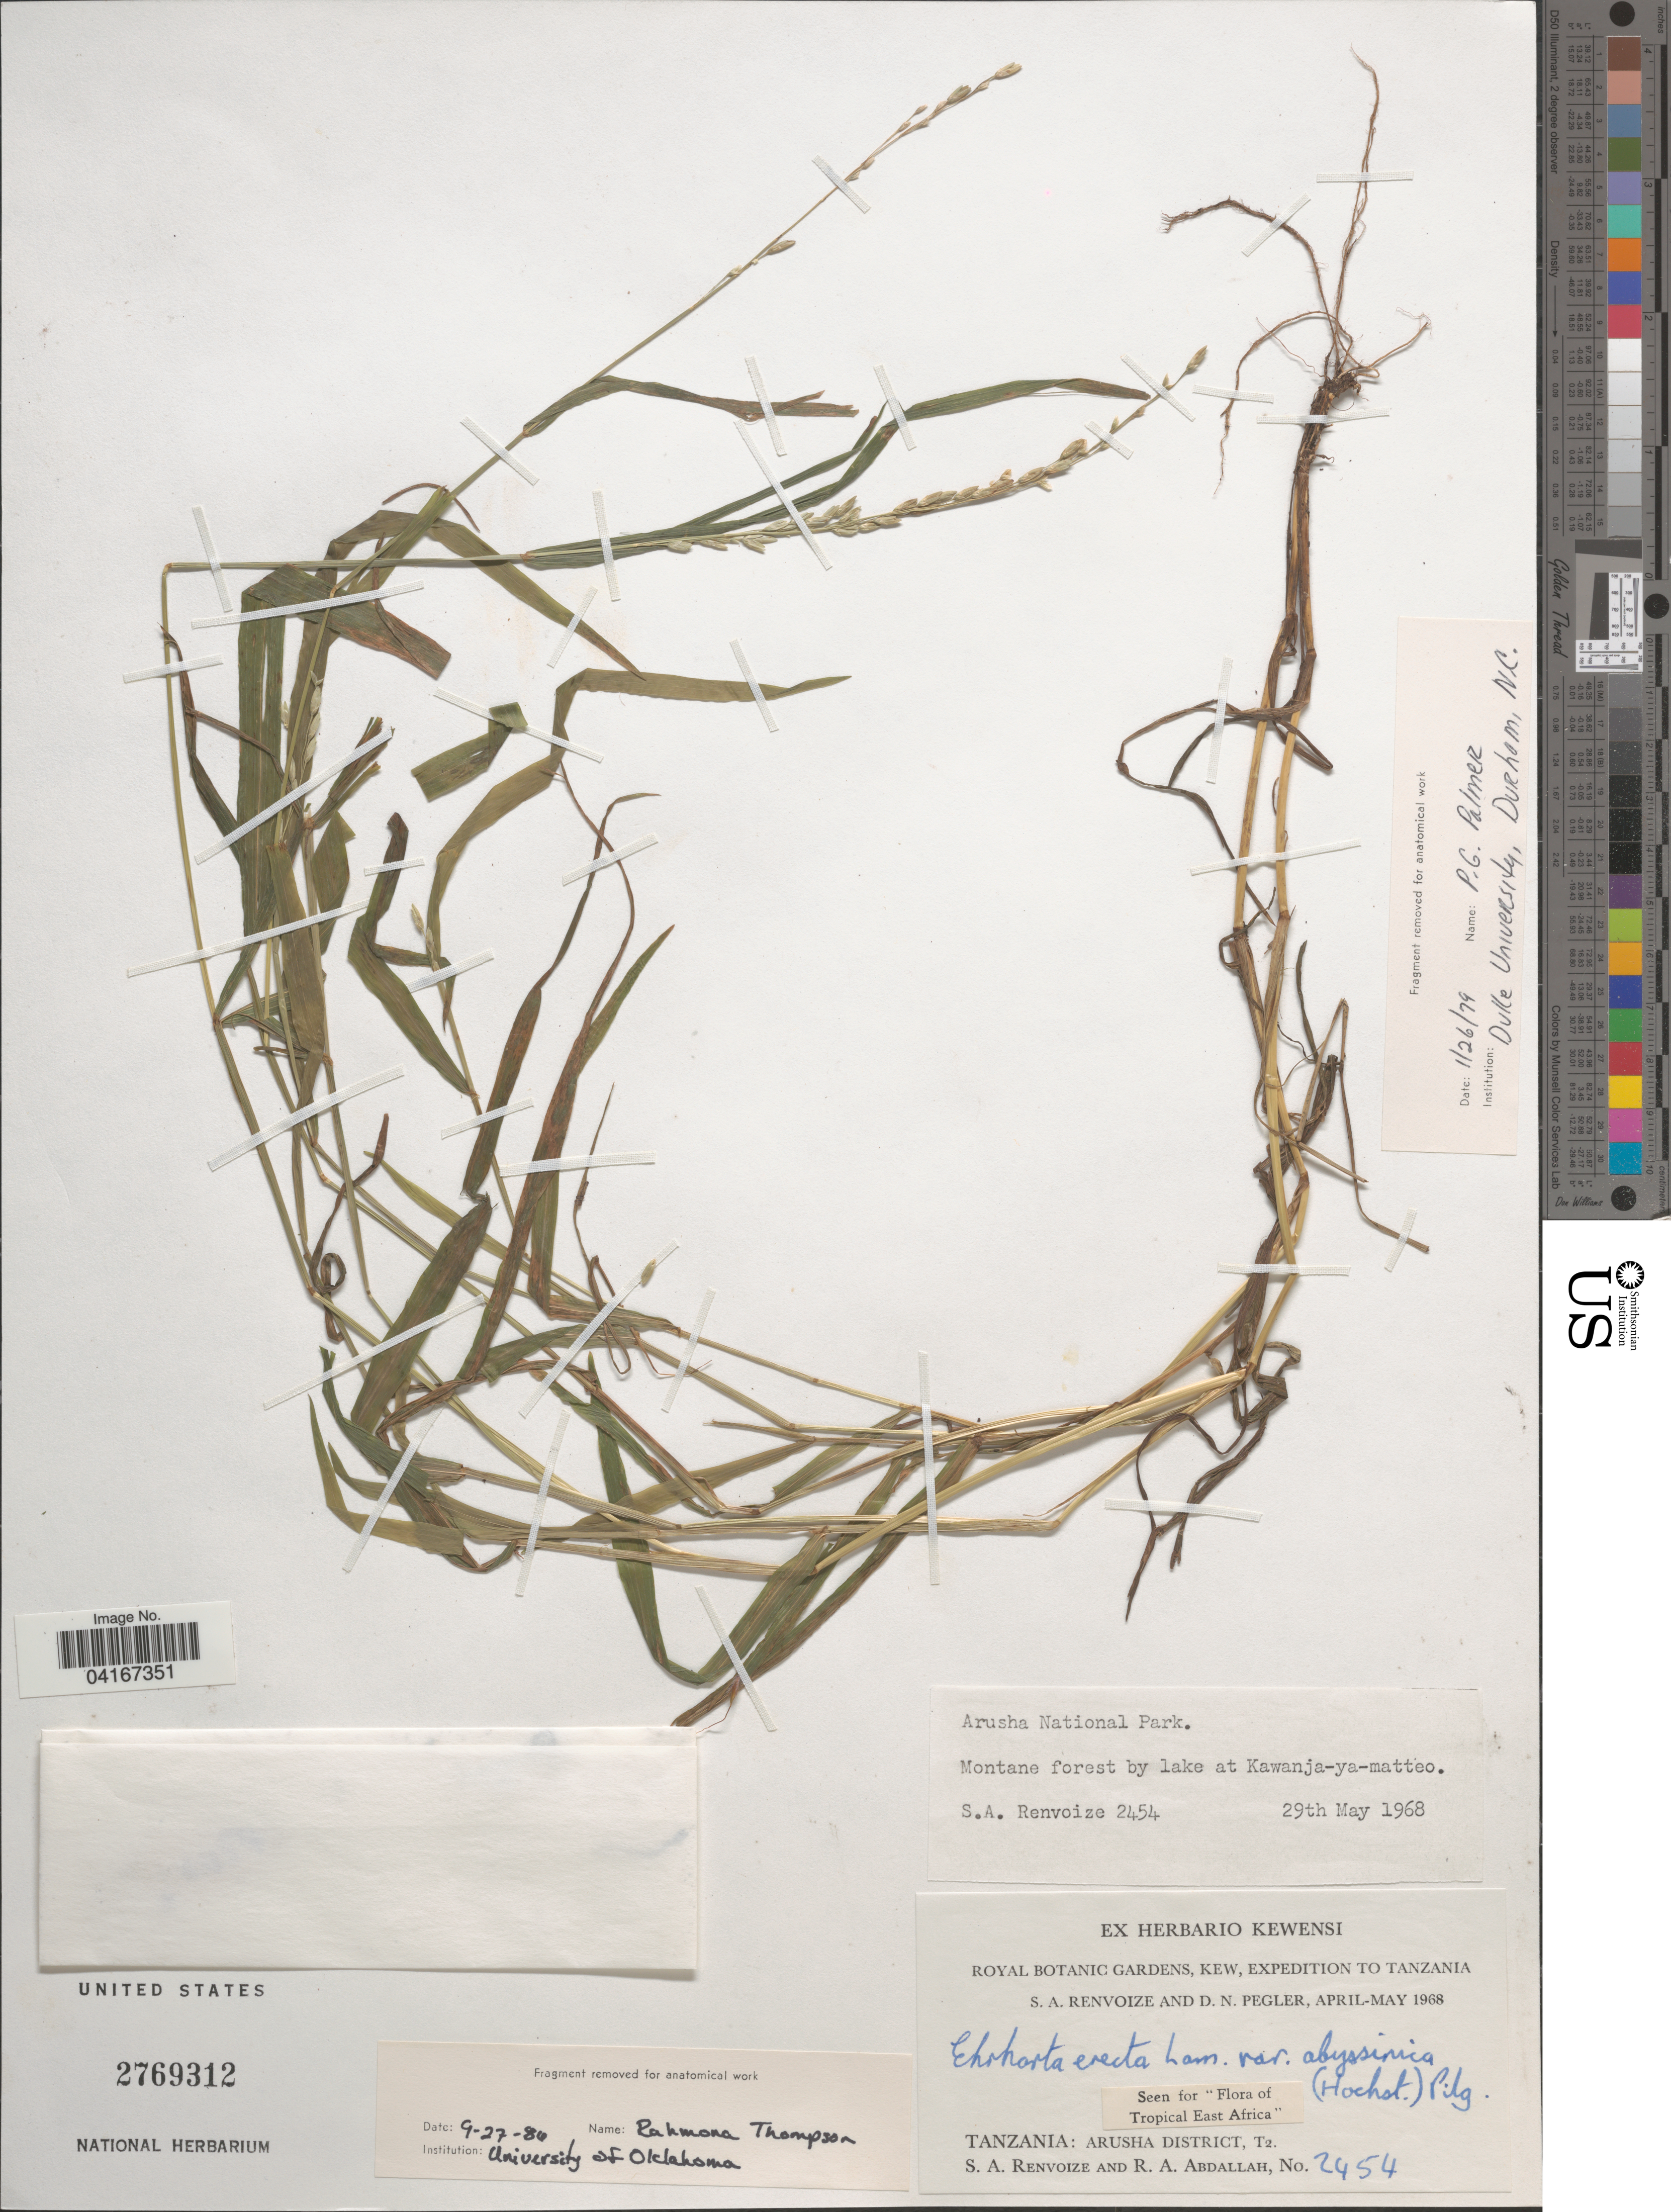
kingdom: Plantae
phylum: Tracheophyta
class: Liliopsida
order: Poales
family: Poaceae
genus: Ehrharta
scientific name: Ehrharta erecta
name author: Lam.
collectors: S. A. Renvoize & R. Abdallah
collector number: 2454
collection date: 1968-05-29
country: Tanzania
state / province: Arusha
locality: Arusha District, T2. Arusha National Park. Montane forest by lake at Kawanja-ya-matteo.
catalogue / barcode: US 2769312